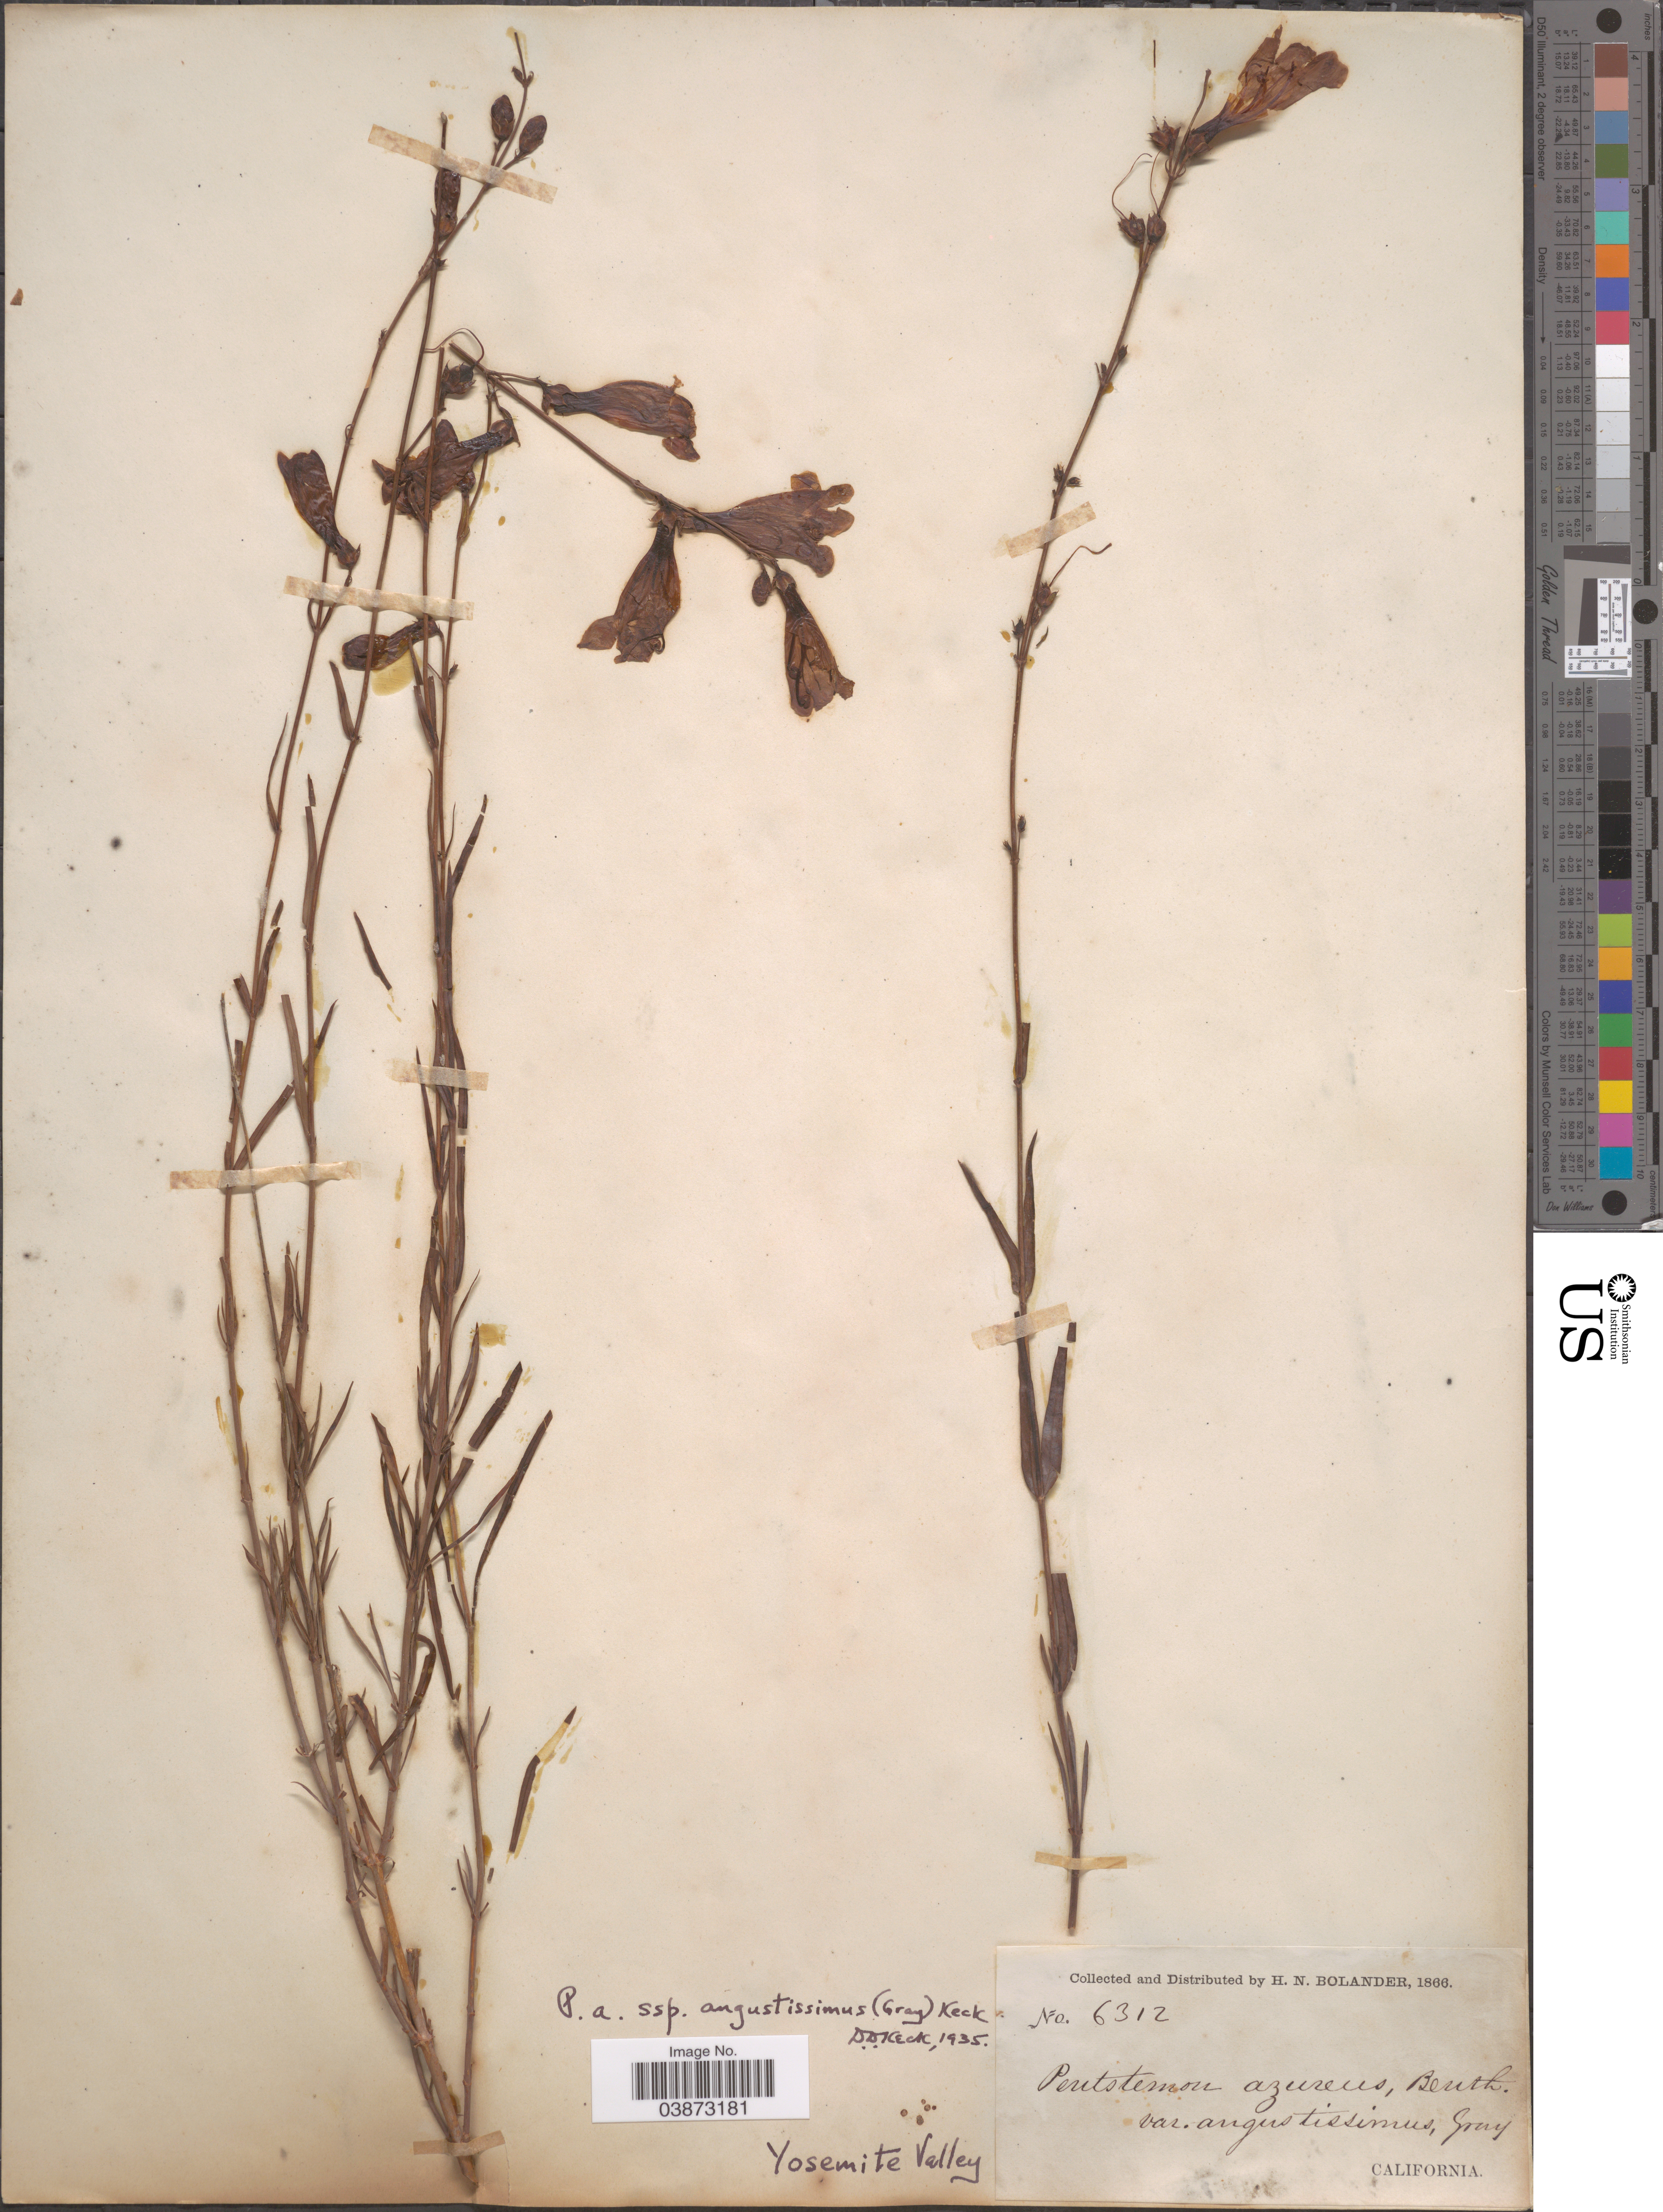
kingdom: Plantae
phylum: Tracheophyta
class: Magnoliopsida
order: Lamiales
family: Plantaginaceae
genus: Penstemon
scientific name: Penstemon azureus subsp. angustissimus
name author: (A. Gray) D.D. Keck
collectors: H. Bolander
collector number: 6312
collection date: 1866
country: United States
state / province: California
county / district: Mariposa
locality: Yosemite Valley.